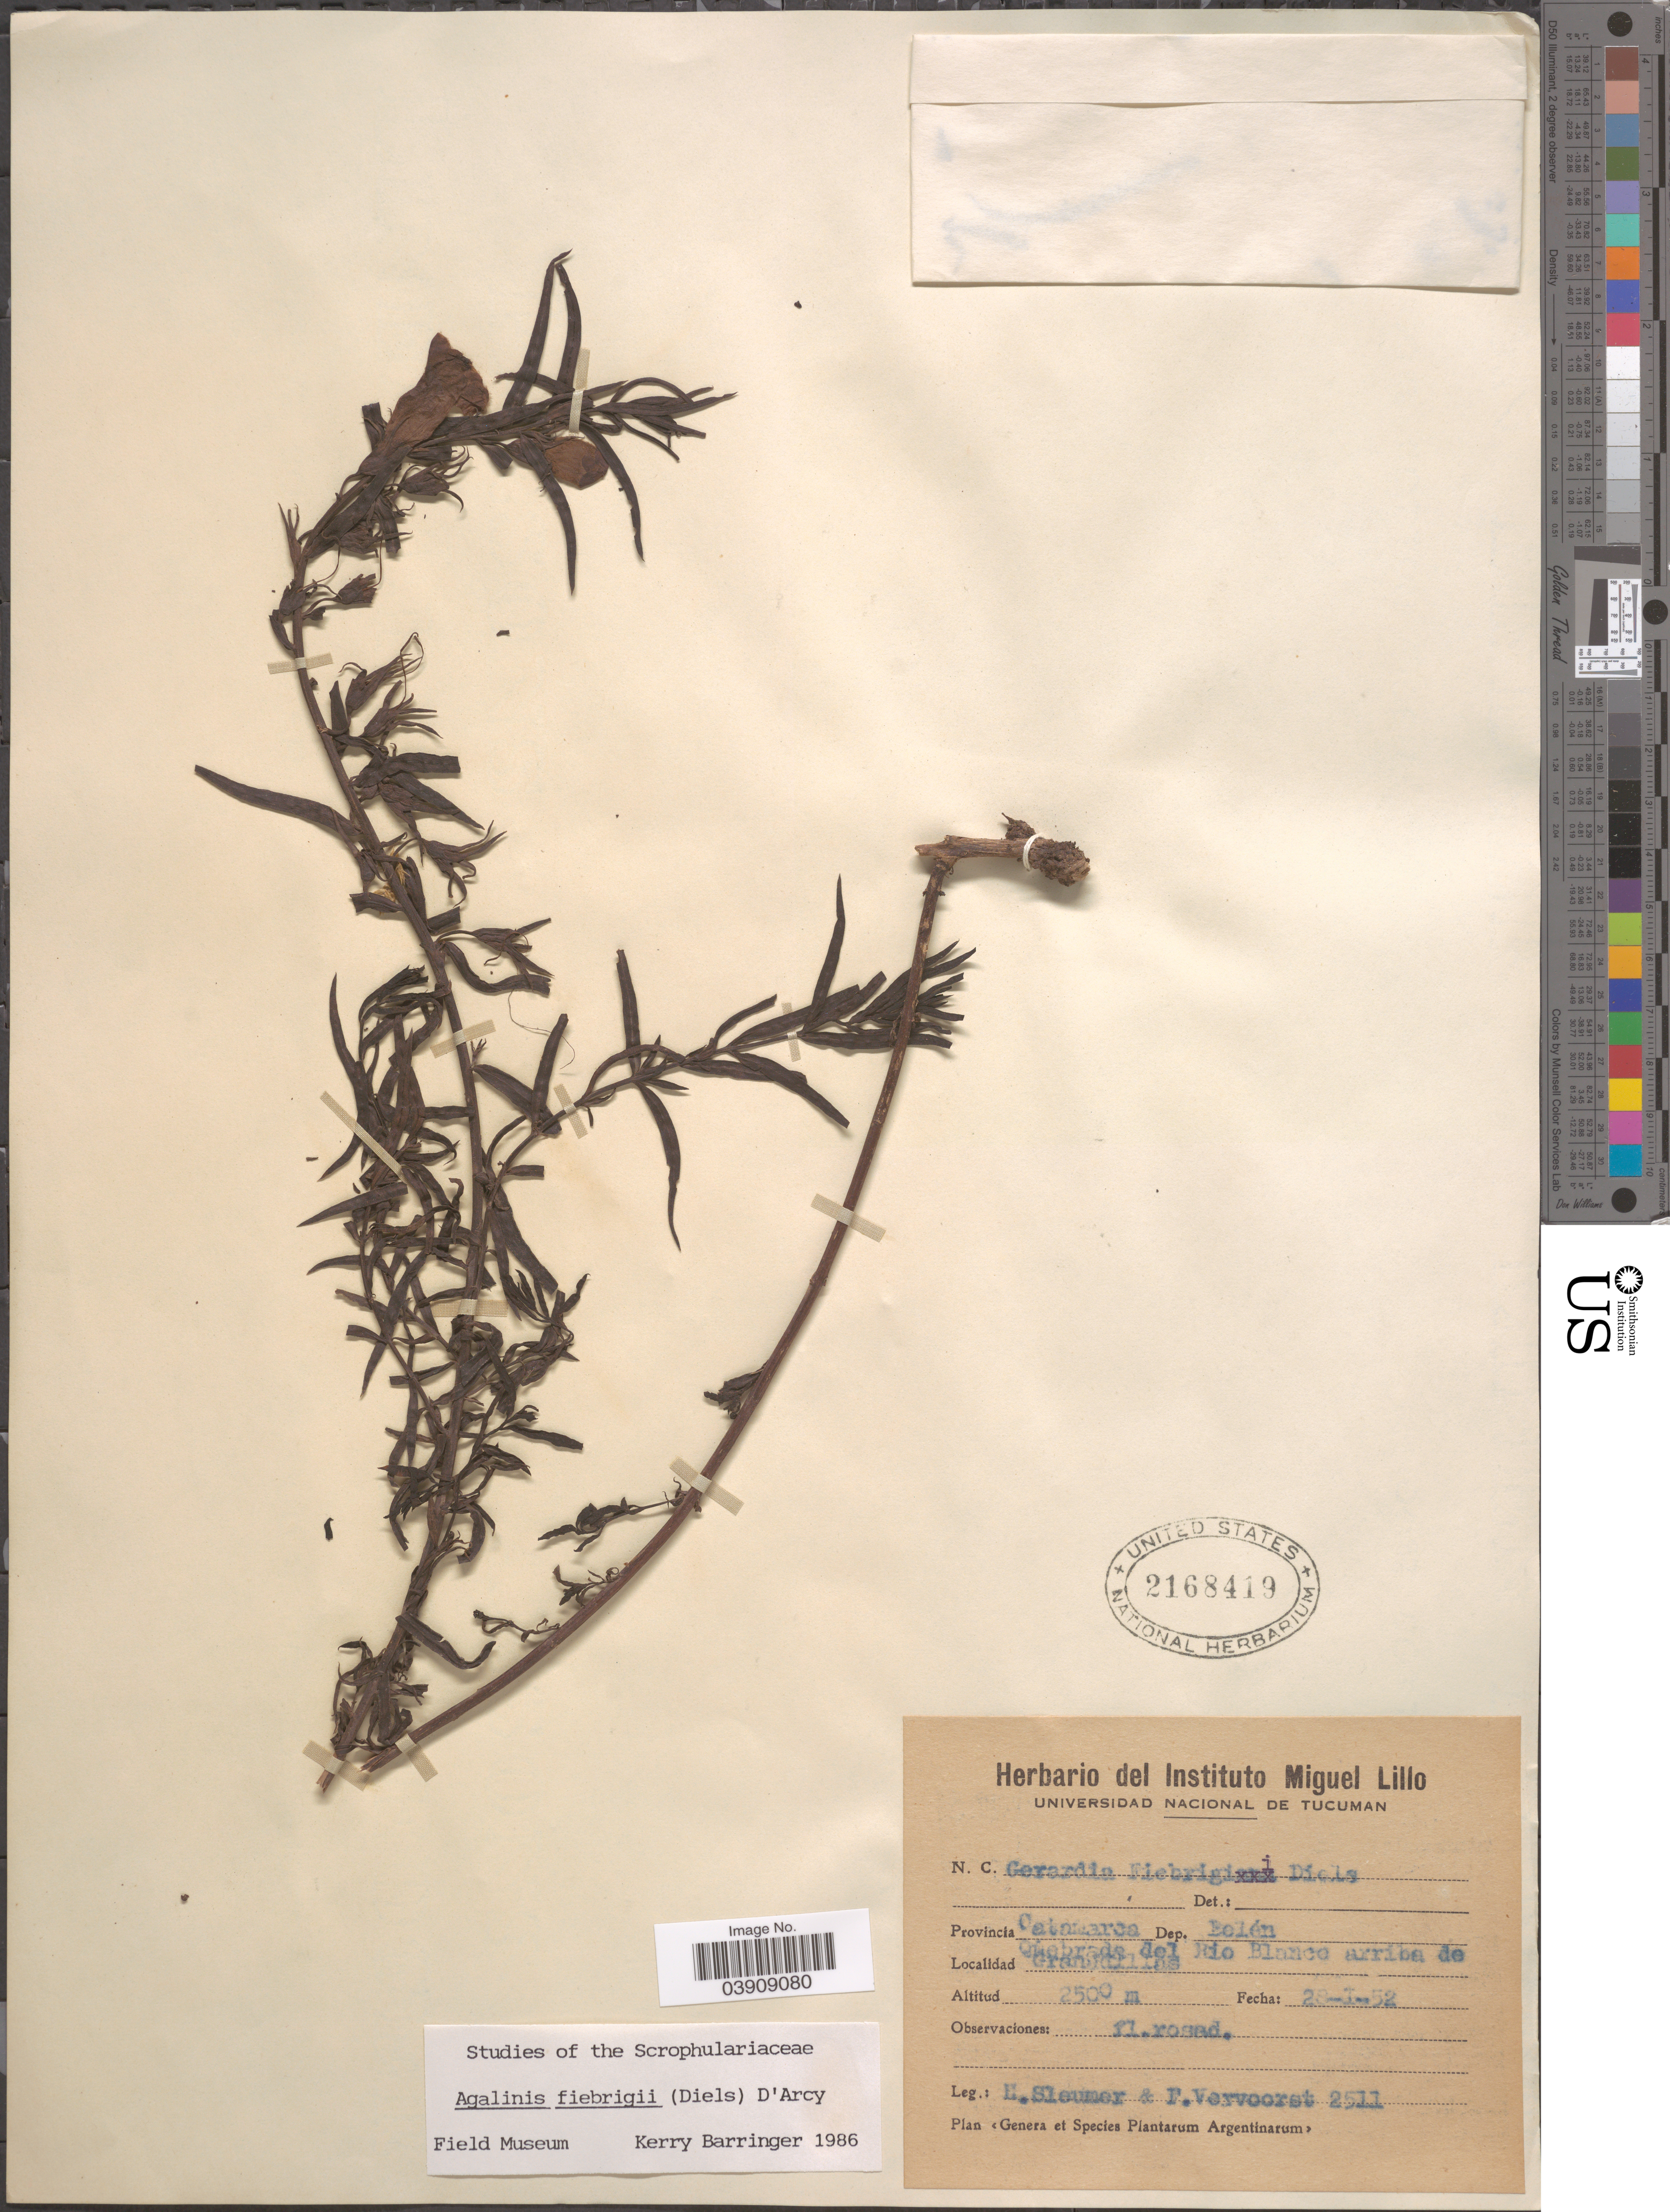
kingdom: Plantae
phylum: Tracheophyta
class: Magnoliopsida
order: Lamiales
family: Orobanchaceae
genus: Agalinis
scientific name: Agalinis fiebrigii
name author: (Diels) D'Arcy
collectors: H. O. Sleumer & F. Vervoorst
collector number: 2511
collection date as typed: Transcribed d/m/y: 28/1/52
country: Argentina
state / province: Catamarca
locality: Dep. Belén. Quebrada del Rio Blanco arriba de Granadillas.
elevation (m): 2500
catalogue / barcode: US 2168419